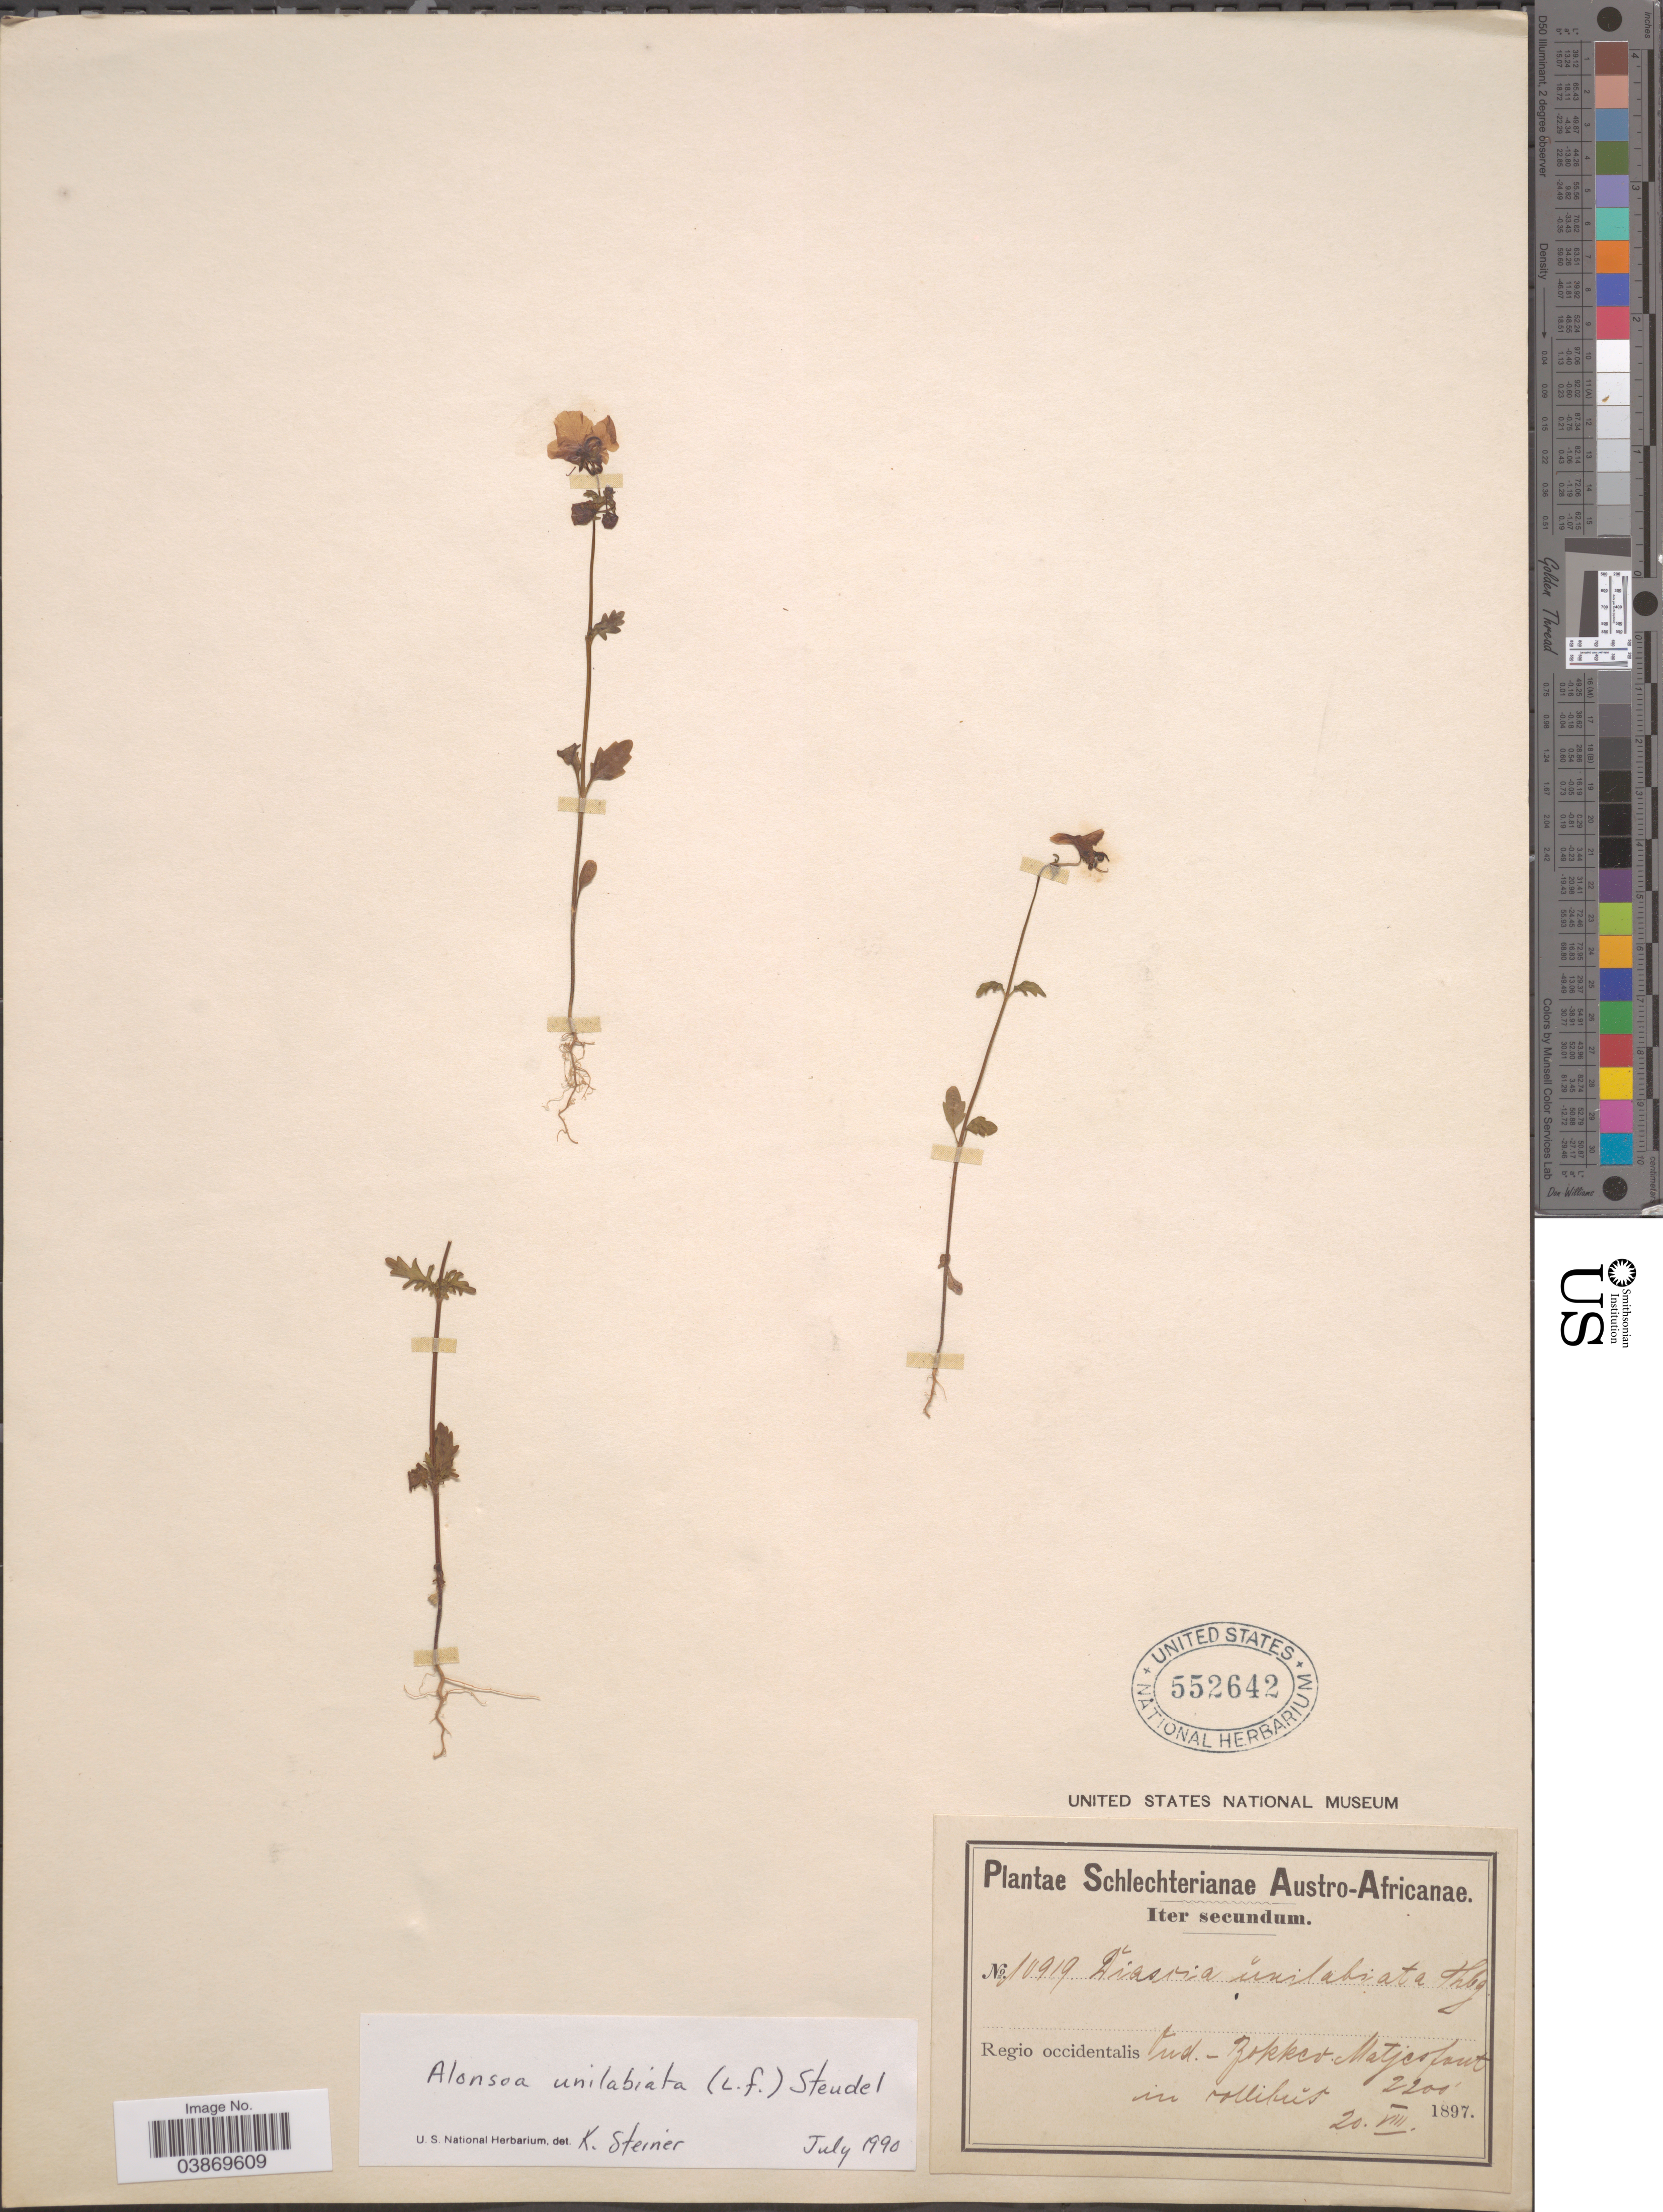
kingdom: Plantae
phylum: Tracheophyta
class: Magnoliopsida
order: Lamiales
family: Scrophulariaceae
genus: Alonsoa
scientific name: Alonsoa unilabiata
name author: Ruiz & Pav. ex Steud.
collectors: Schlechter, --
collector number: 10919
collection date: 1897-08-20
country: South Africa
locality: Austro-Africanae. Regio occidentalis. Oud.- Bokkev. Matjesfout in collibŭs.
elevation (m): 671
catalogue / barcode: US 552642